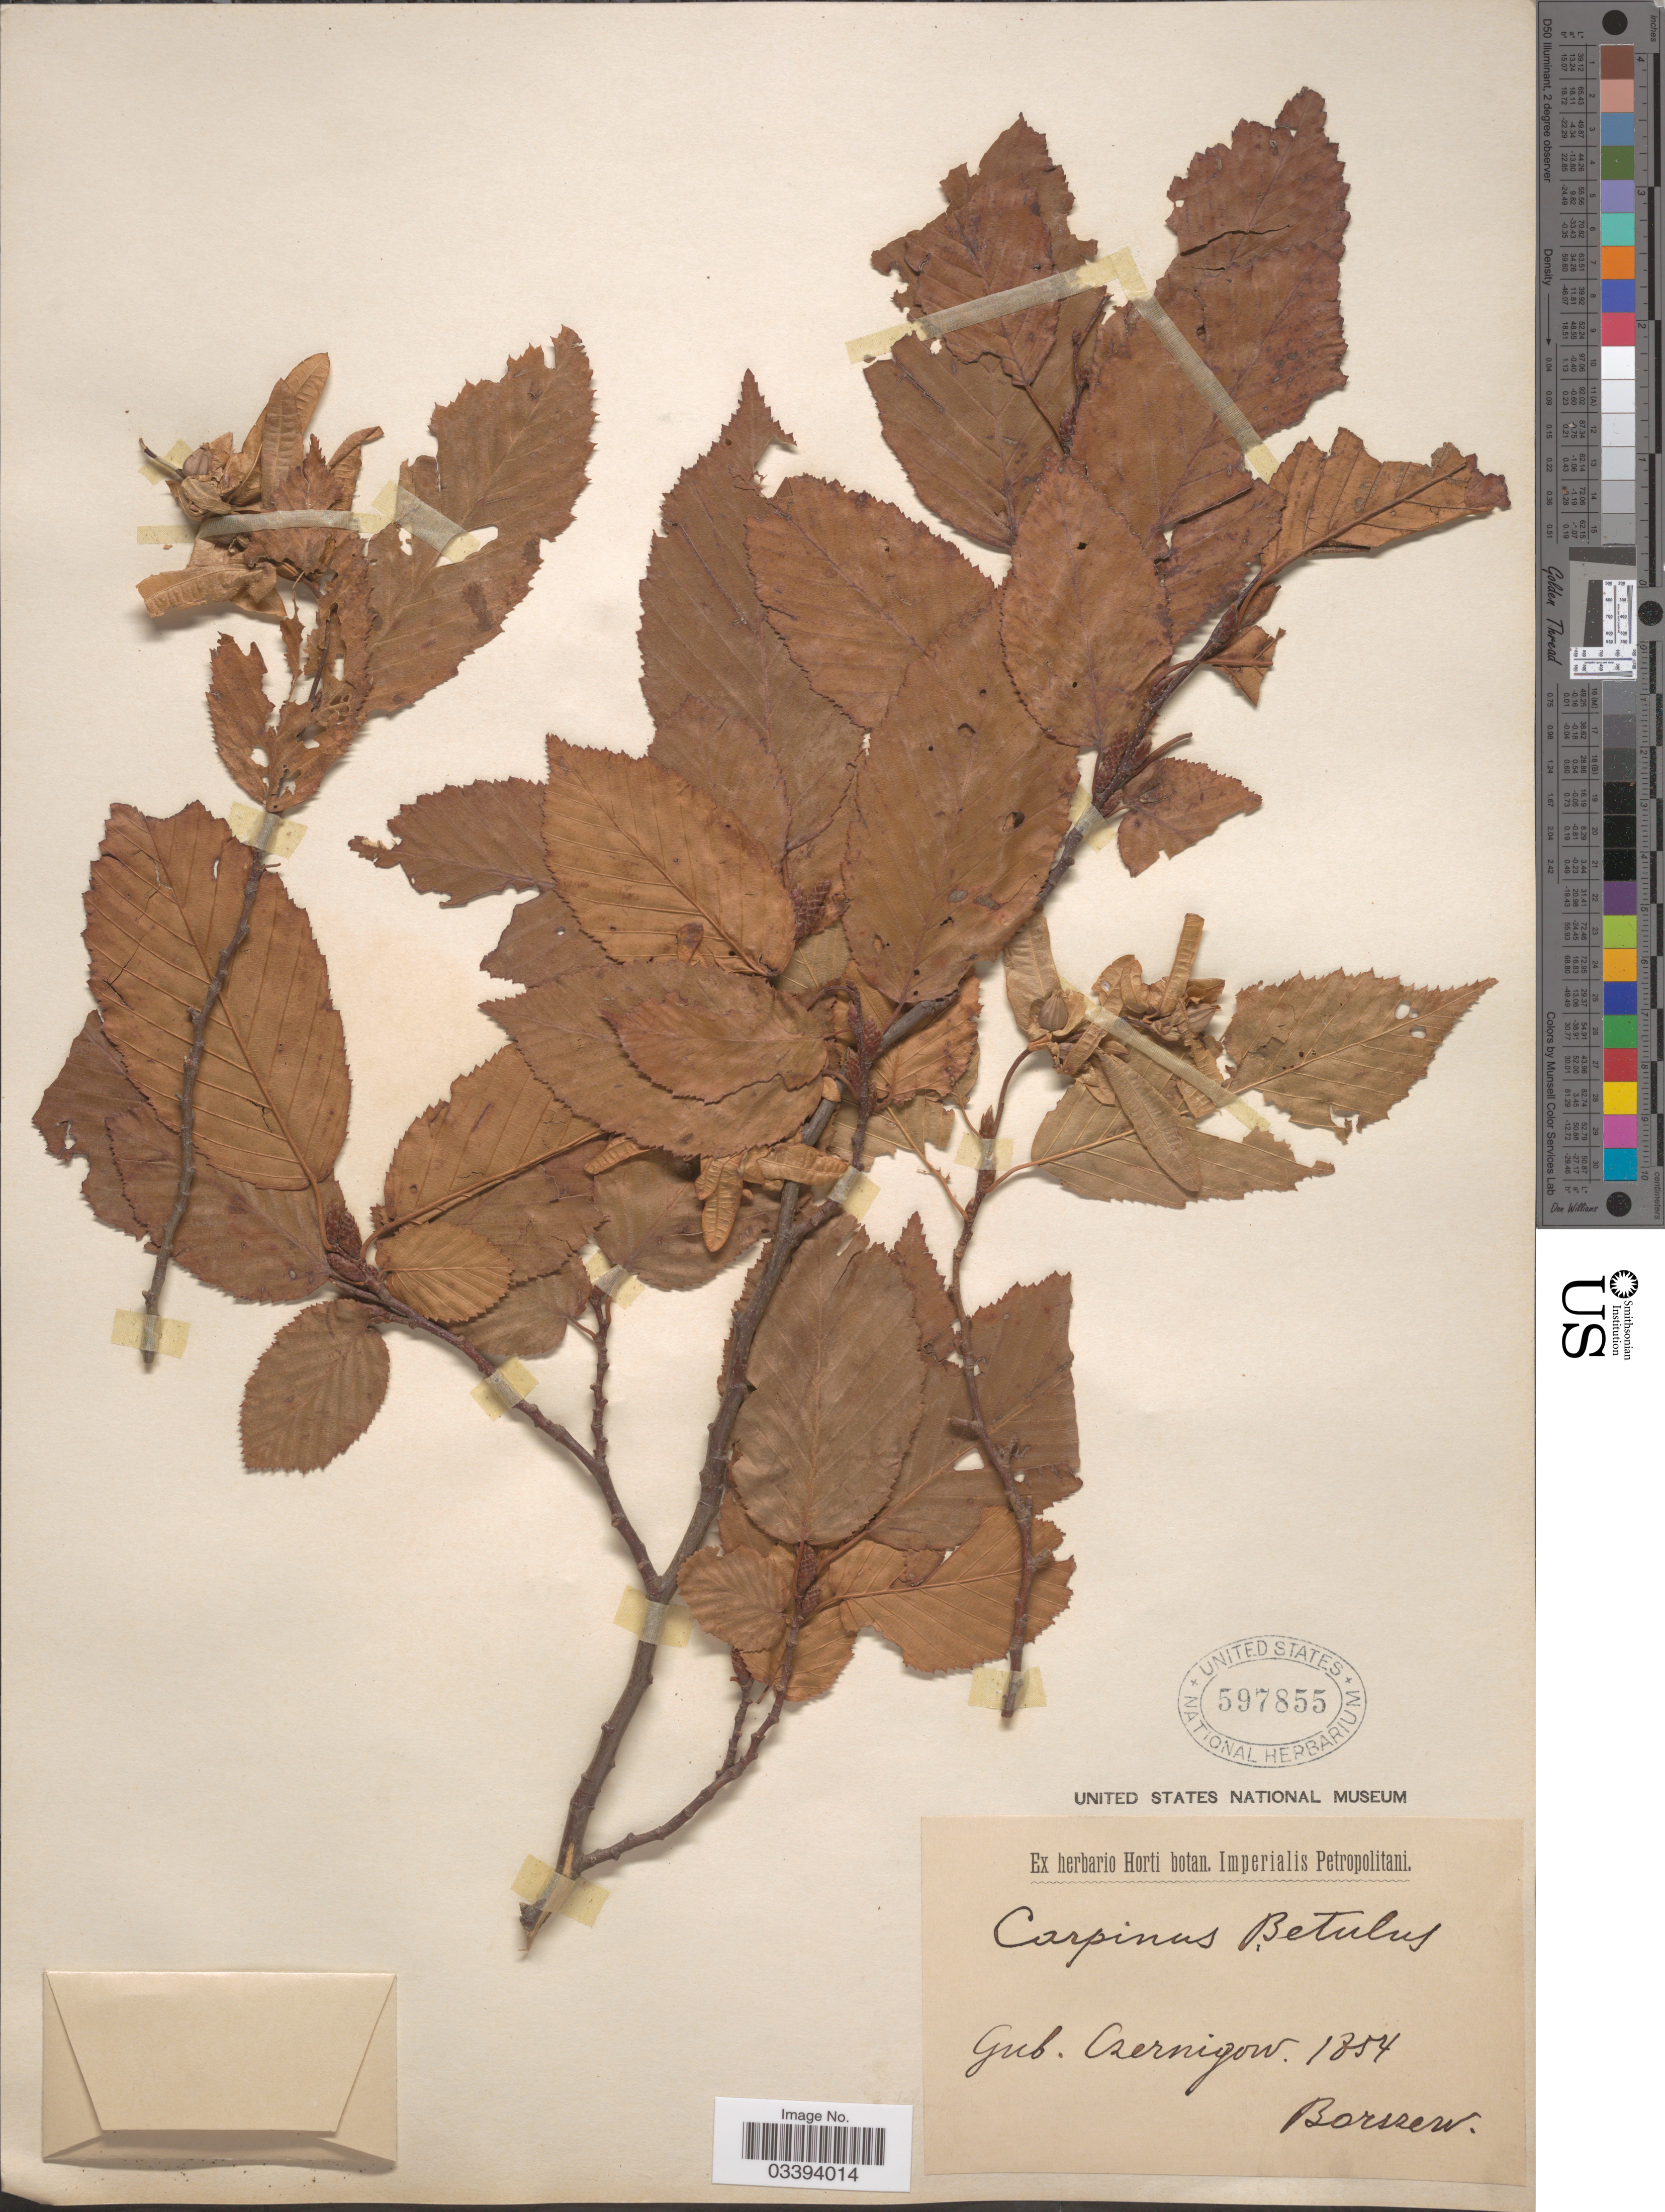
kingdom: Plantae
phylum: Tracheophyta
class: Magnoliopsida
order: Fagales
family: Betulaceae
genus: Carpinus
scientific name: Carpinus betulus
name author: L.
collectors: Borssew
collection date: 1854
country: Ukraine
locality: Gub. Czernigow.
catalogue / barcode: US 597855